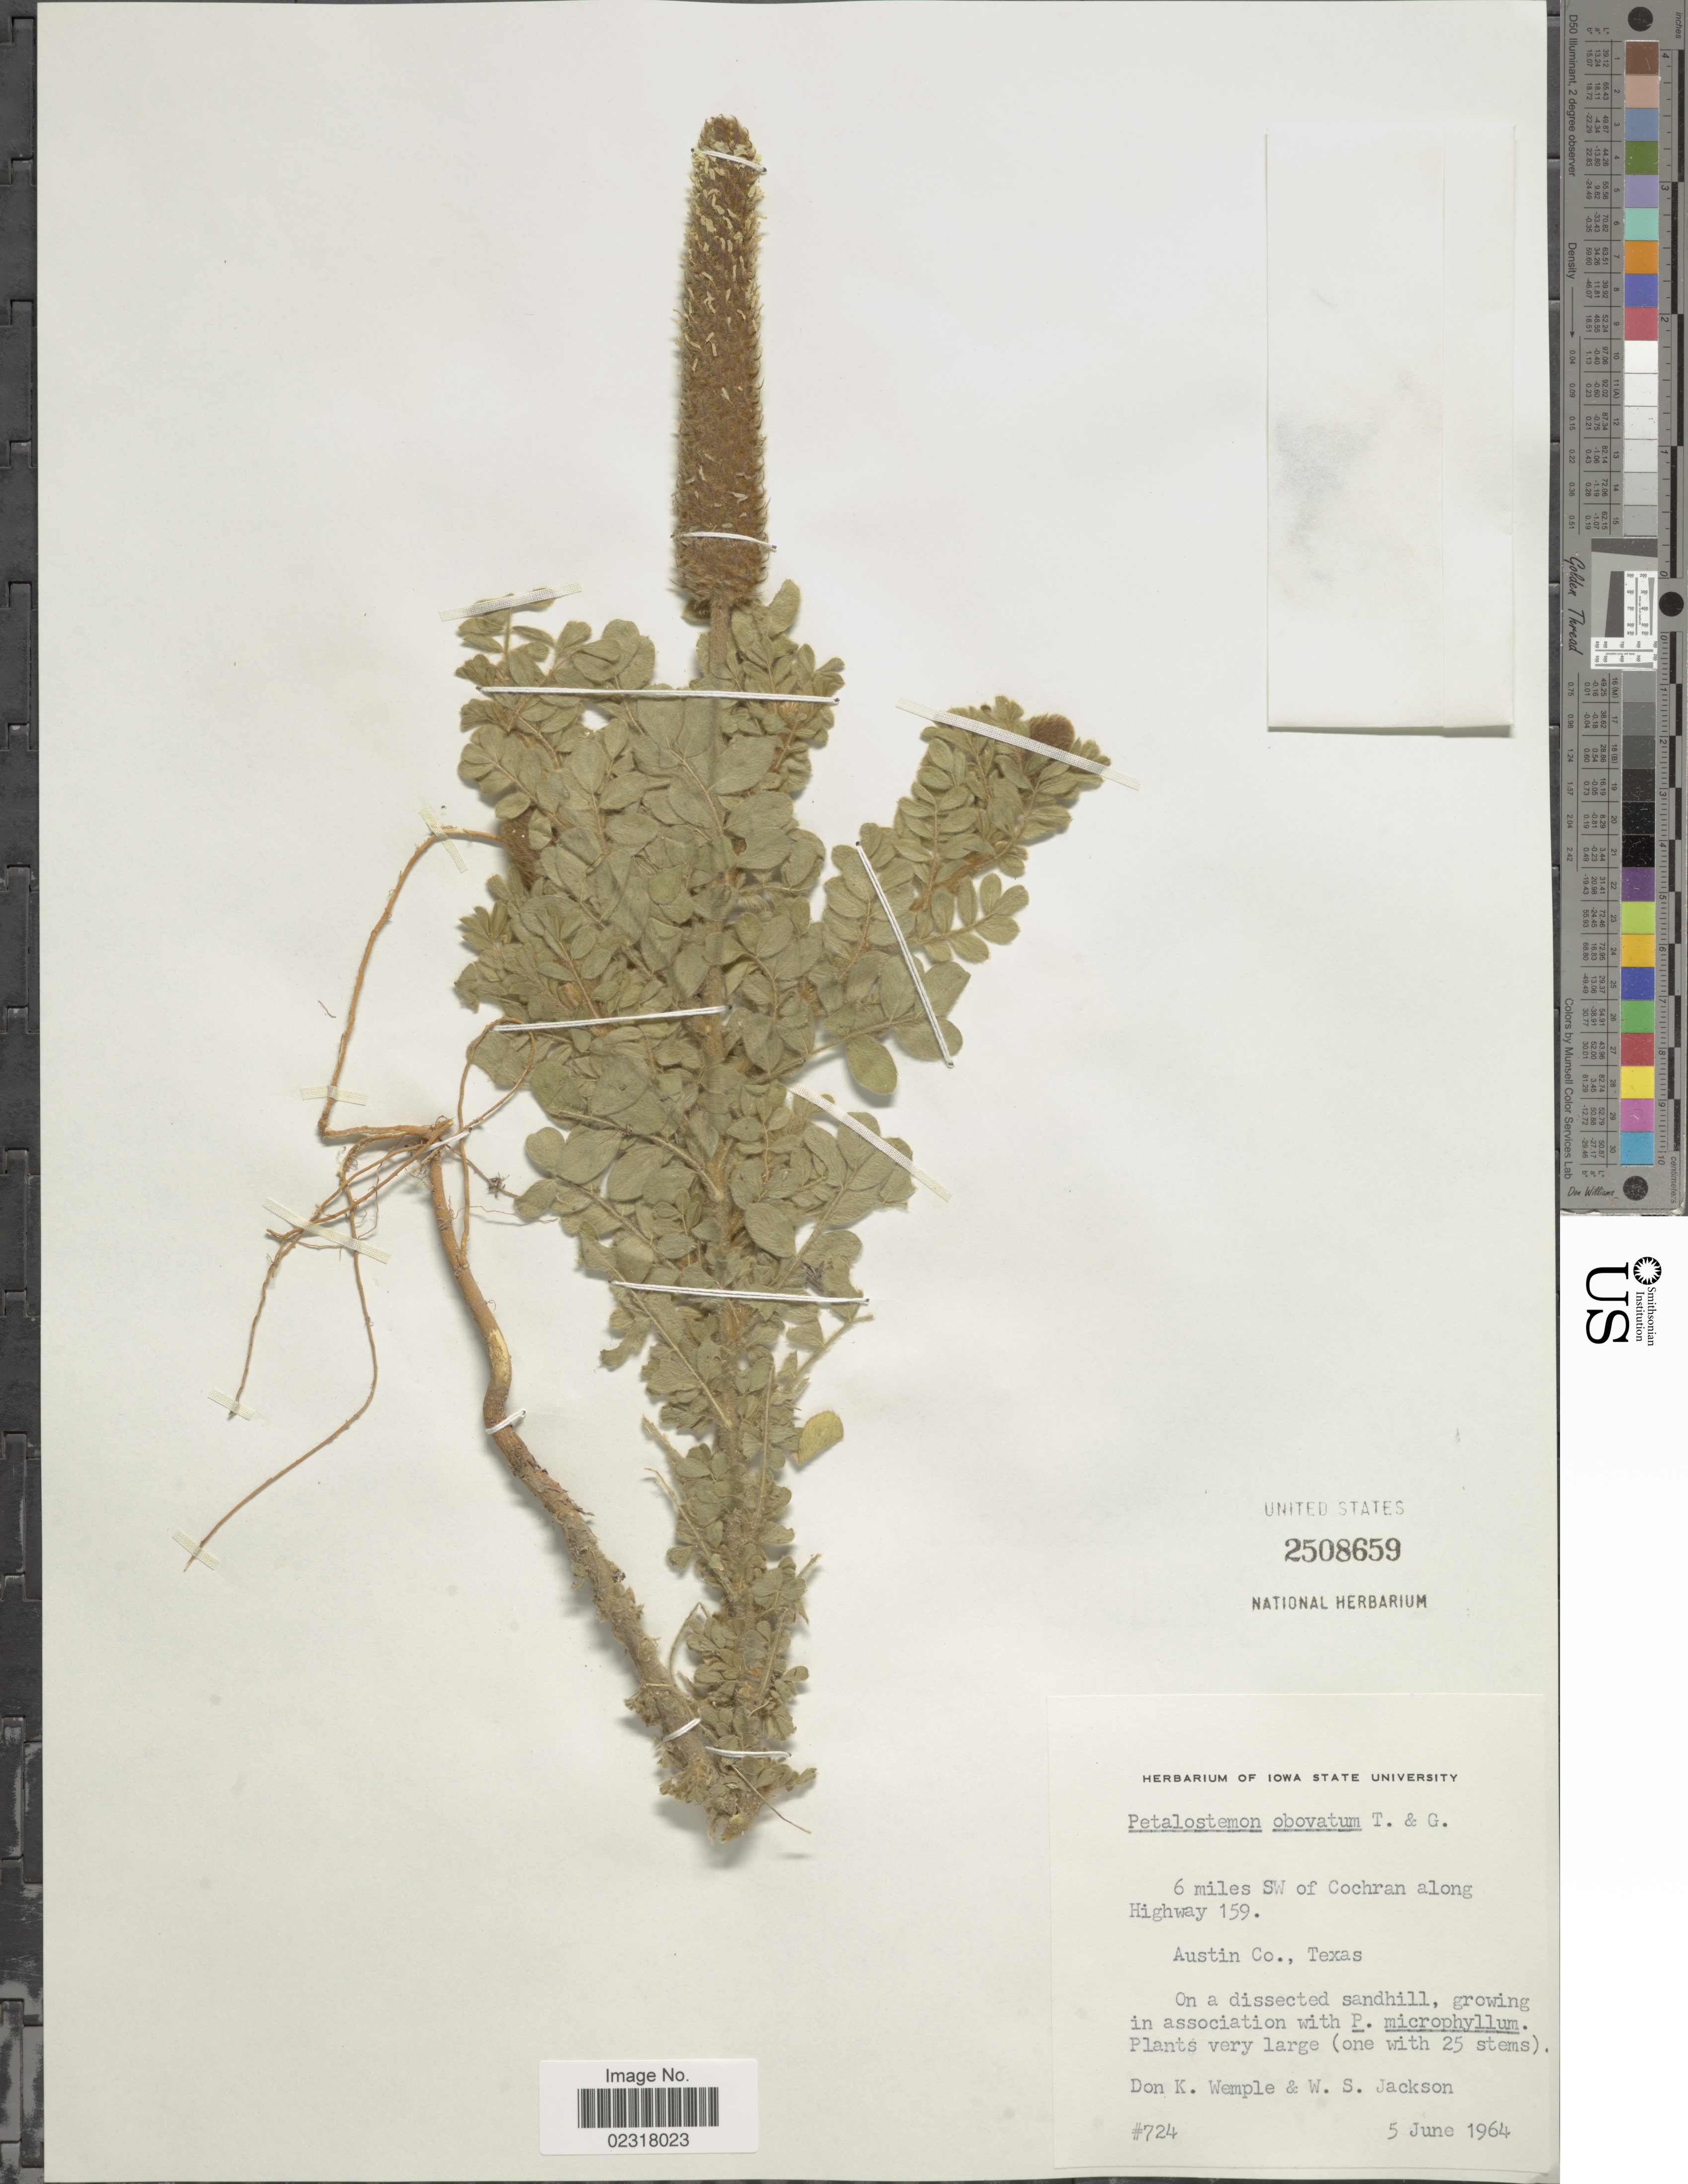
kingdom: Plantae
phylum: Tracheophyta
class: Magnoliopsida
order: Fabales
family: Fabaceae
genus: Dalea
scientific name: Dalea obovata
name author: (Torr.) Shinners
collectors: D. Wemple & W. Jackson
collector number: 724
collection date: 1964-06-05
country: United States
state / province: Texas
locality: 6 miles SW of Cochran along Highway 159, Austin Co., ona dissected sandhill.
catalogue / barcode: US 2508659